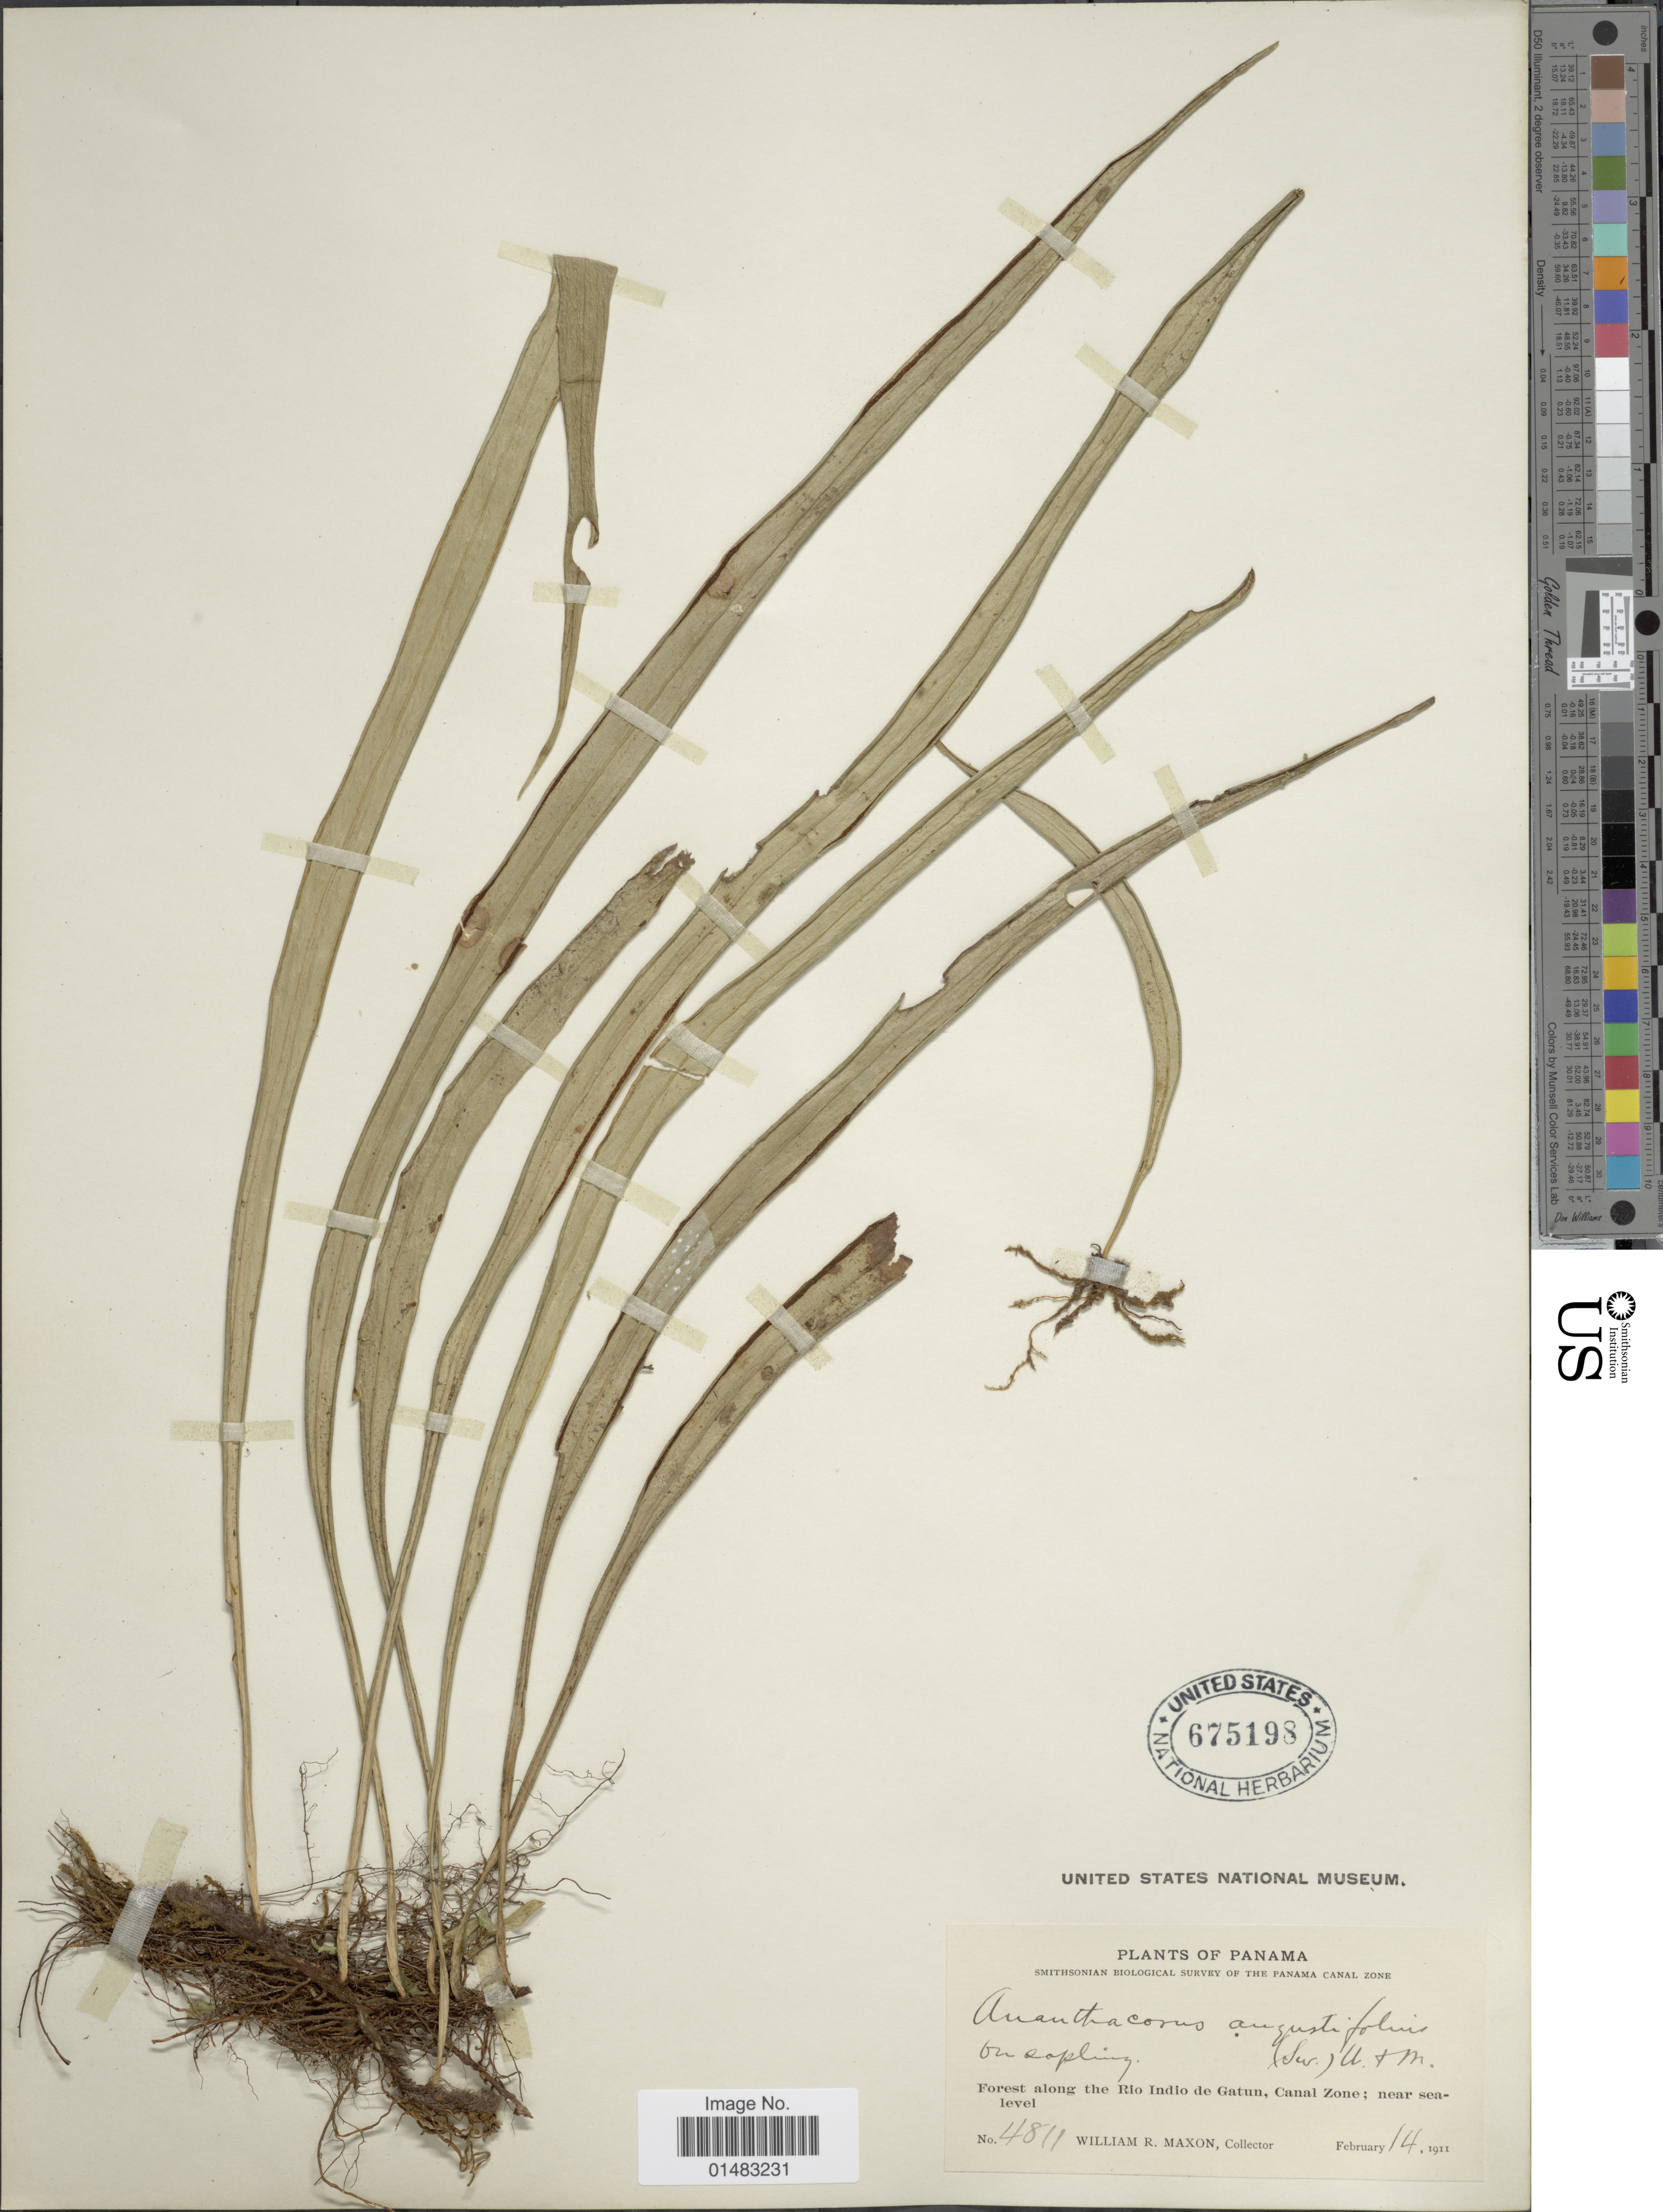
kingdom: Plantae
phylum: Tracheophyta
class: Polypodiopsida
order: Polypodiales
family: Pteridaceae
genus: Ananthacorus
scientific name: Ananthacorus angustifolius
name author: (Sw.) Underw. & Maxon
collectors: W. R. Maxon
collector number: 4811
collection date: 1911-02-14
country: Panama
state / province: Colón / Panamá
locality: Forest along the Rio Indio de Gatun, Canal Zone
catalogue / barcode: US 675198